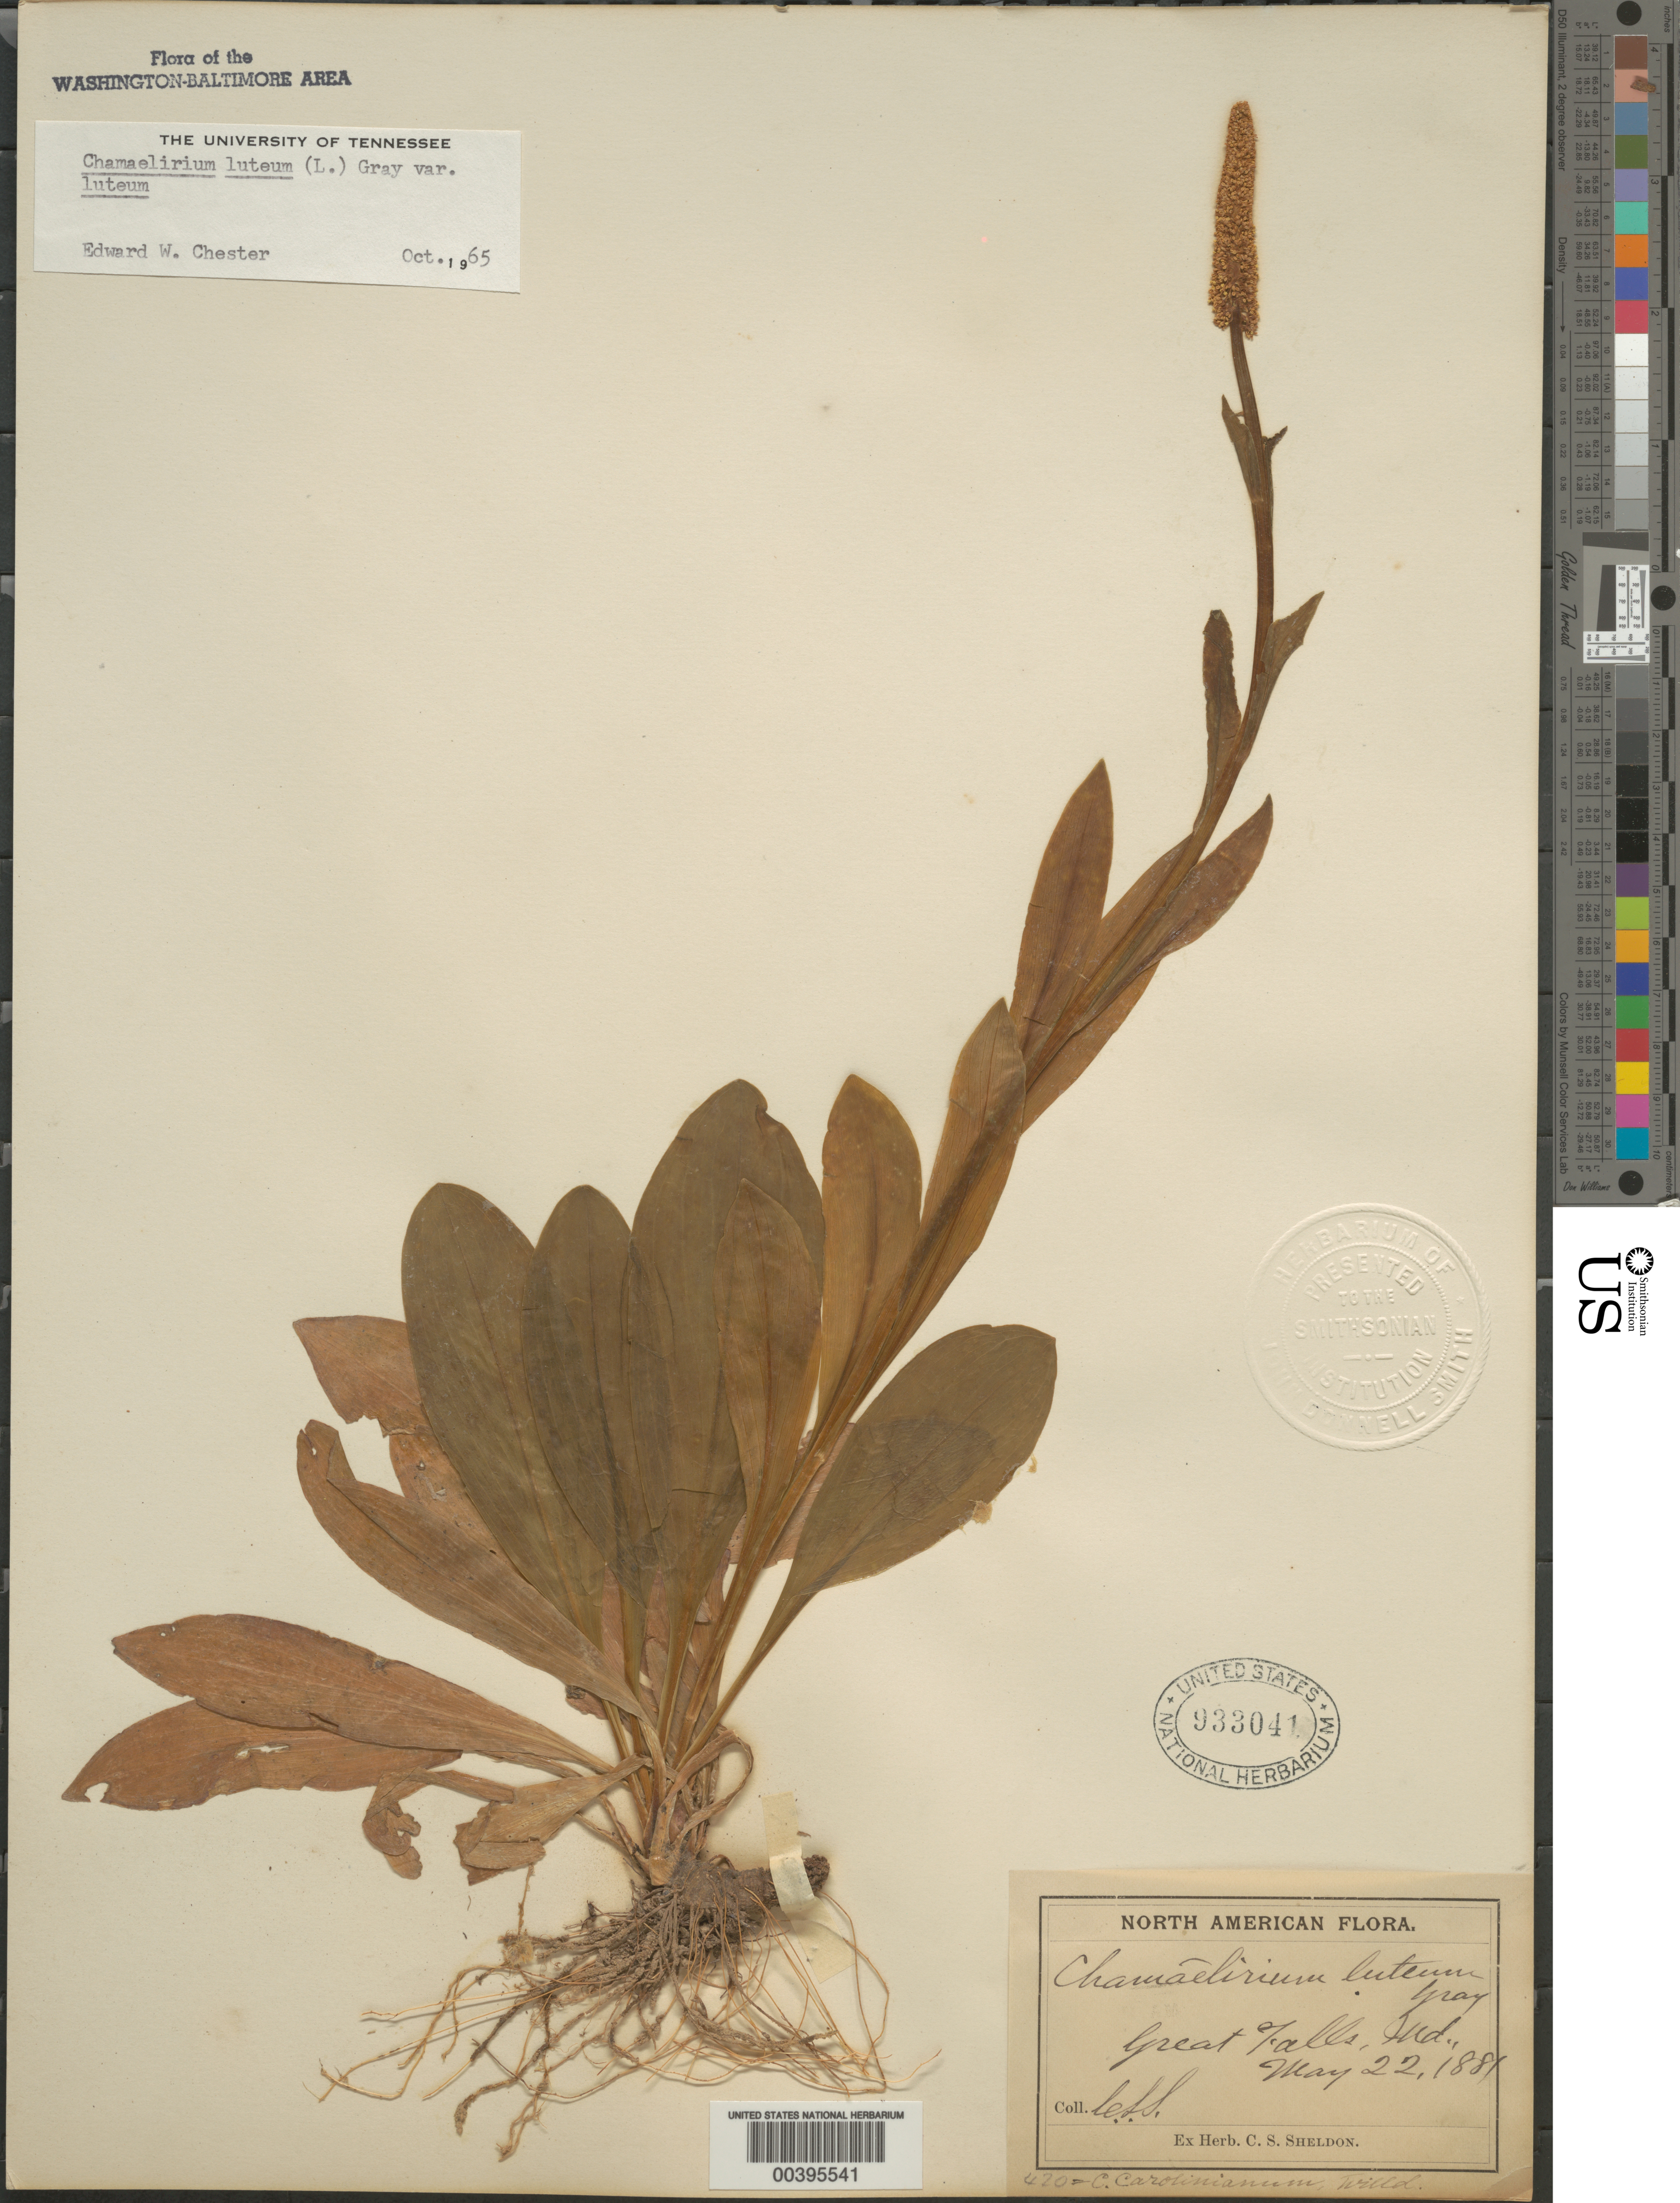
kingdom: Plantae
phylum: Tracheophyta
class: Liliopsida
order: Liliales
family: Melanthiaceae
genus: Chamaelirium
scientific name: Chamaelirium luteum var. luteum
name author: (L.) A. Gray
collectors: C. S. Sheldon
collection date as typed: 22 May 1881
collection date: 1881-05-22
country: United States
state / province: Maryland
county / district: Montgomery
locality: Great Falls C. & O. Canal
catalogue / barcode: US 933041